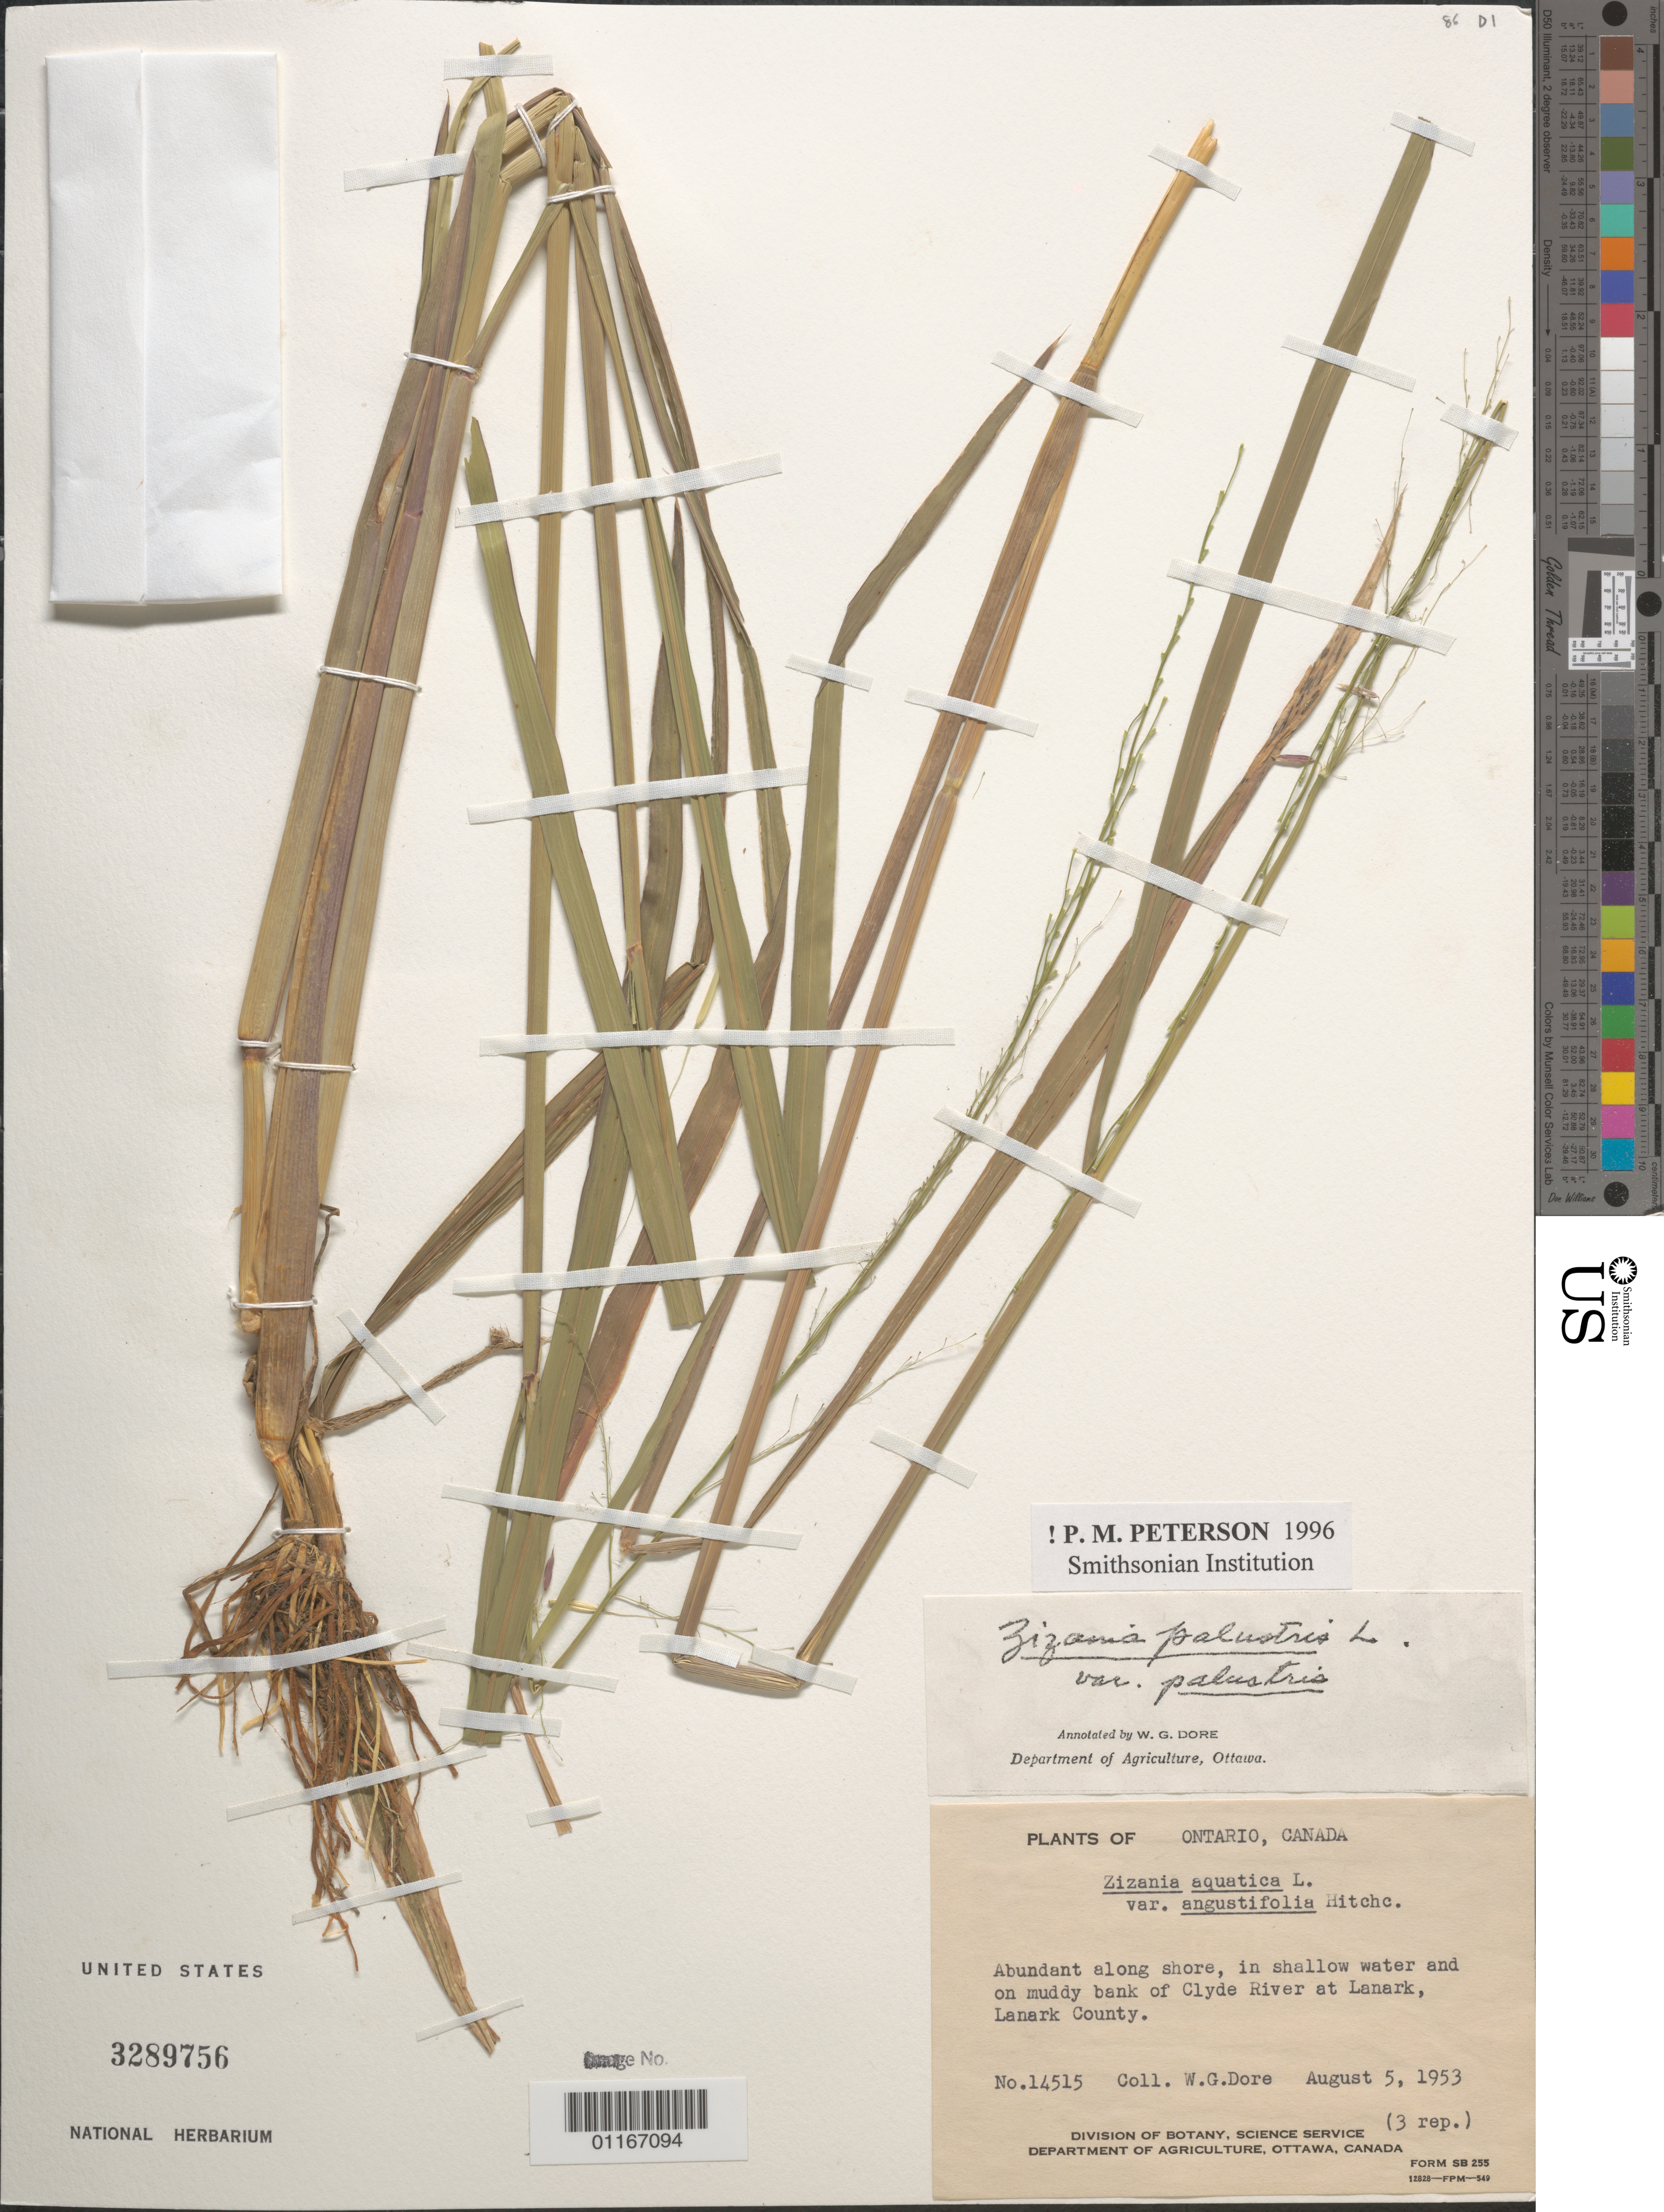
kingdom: Plantae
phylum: Tracheophyta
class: Liliopsida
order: Poales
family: Poaceae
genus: Zizania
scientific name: Zizania palustris var. palustris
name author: L.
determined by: Dore, W. G.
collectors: W. Dore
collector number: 14515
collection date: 1953-08-05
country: Canada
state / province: Ontario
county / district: Lanark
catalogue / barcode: US 3289756